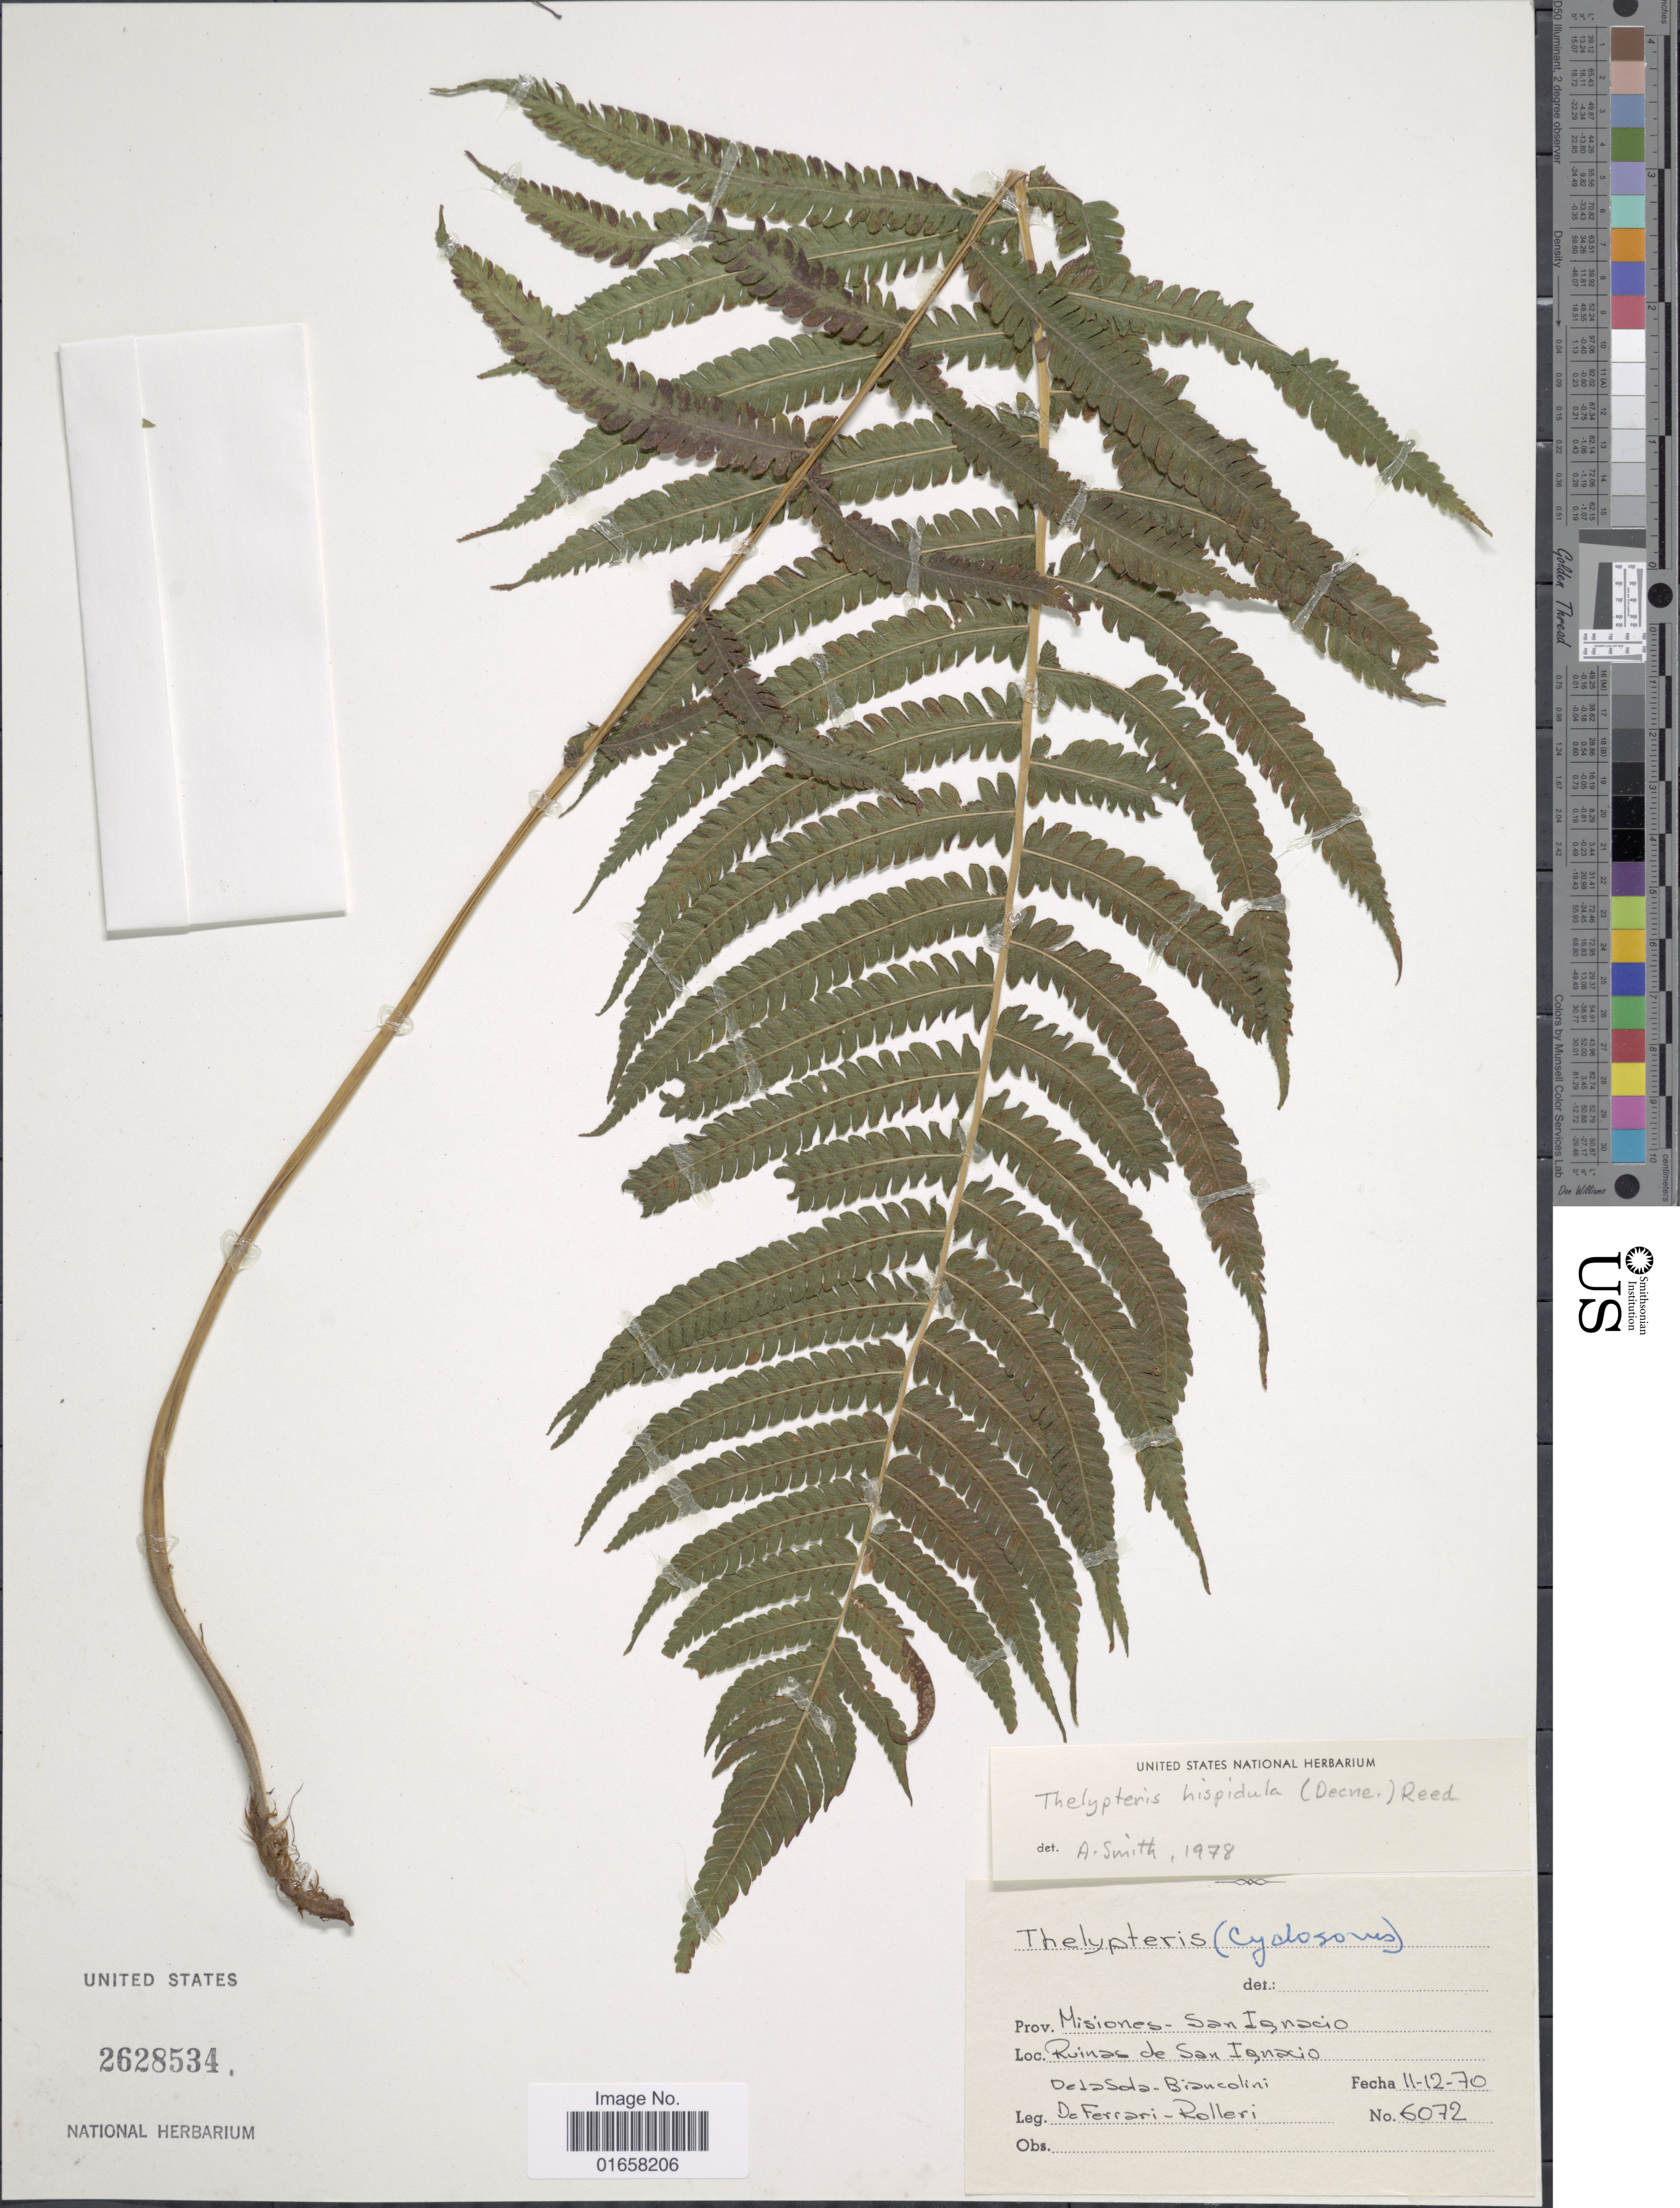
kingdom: Plantae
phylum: Tracheophyta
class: Polypodiopsida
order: Polypodiales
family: Thelypteridaceae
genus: Christella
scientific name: Christella hispidula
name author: (Decne.) Holttum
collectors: de la Sota, Biancolini, De Ferrari & Rolleri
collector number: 6072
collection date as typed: Transcribed d/m/y: 11/12/70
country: Argentina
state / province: Misiones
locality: Misiones-San Ignacio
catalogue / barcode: US 2628534